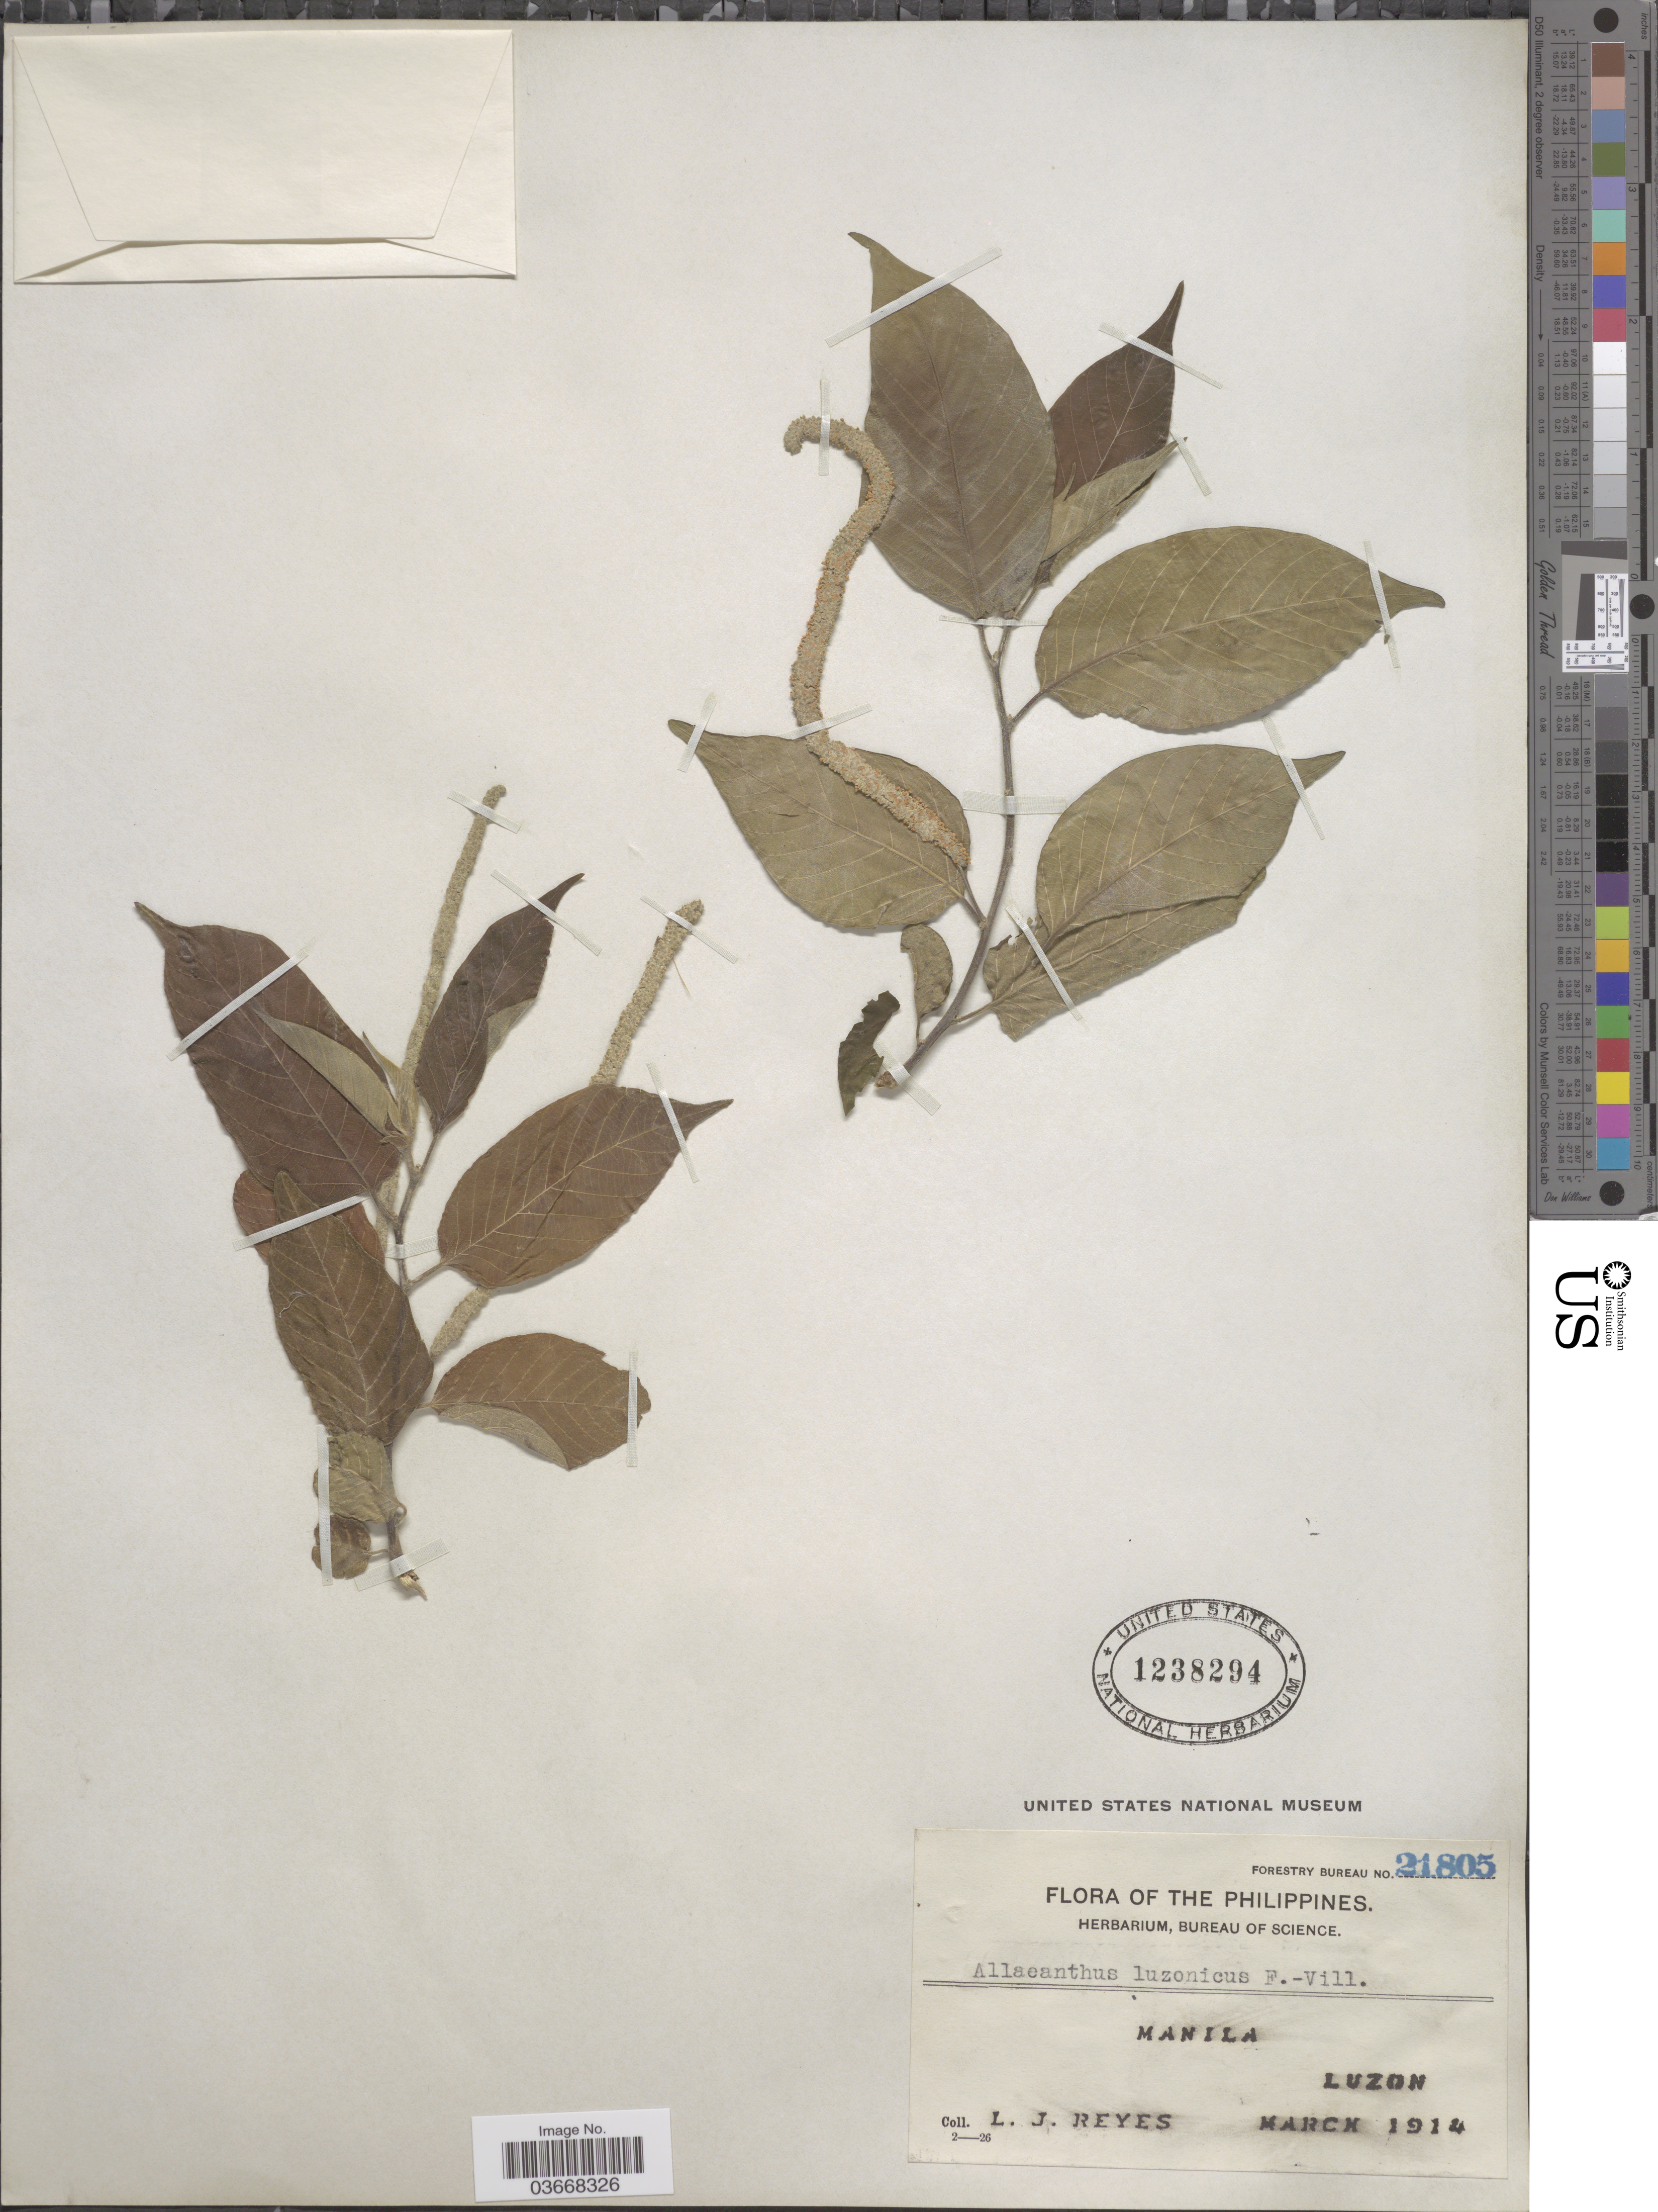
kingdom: Plantae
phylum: Tracheophyta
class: Magnoliopsida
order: Rosales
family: Moraceae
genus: Allaeanthus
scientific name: Allaeanthus luzonicus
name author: Fern.-Vill.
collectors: L. Reyes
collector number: Forestry Bureau 21805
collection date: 1914-03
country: Philippines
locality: Manila. Luzon.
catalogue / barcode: US 1238294